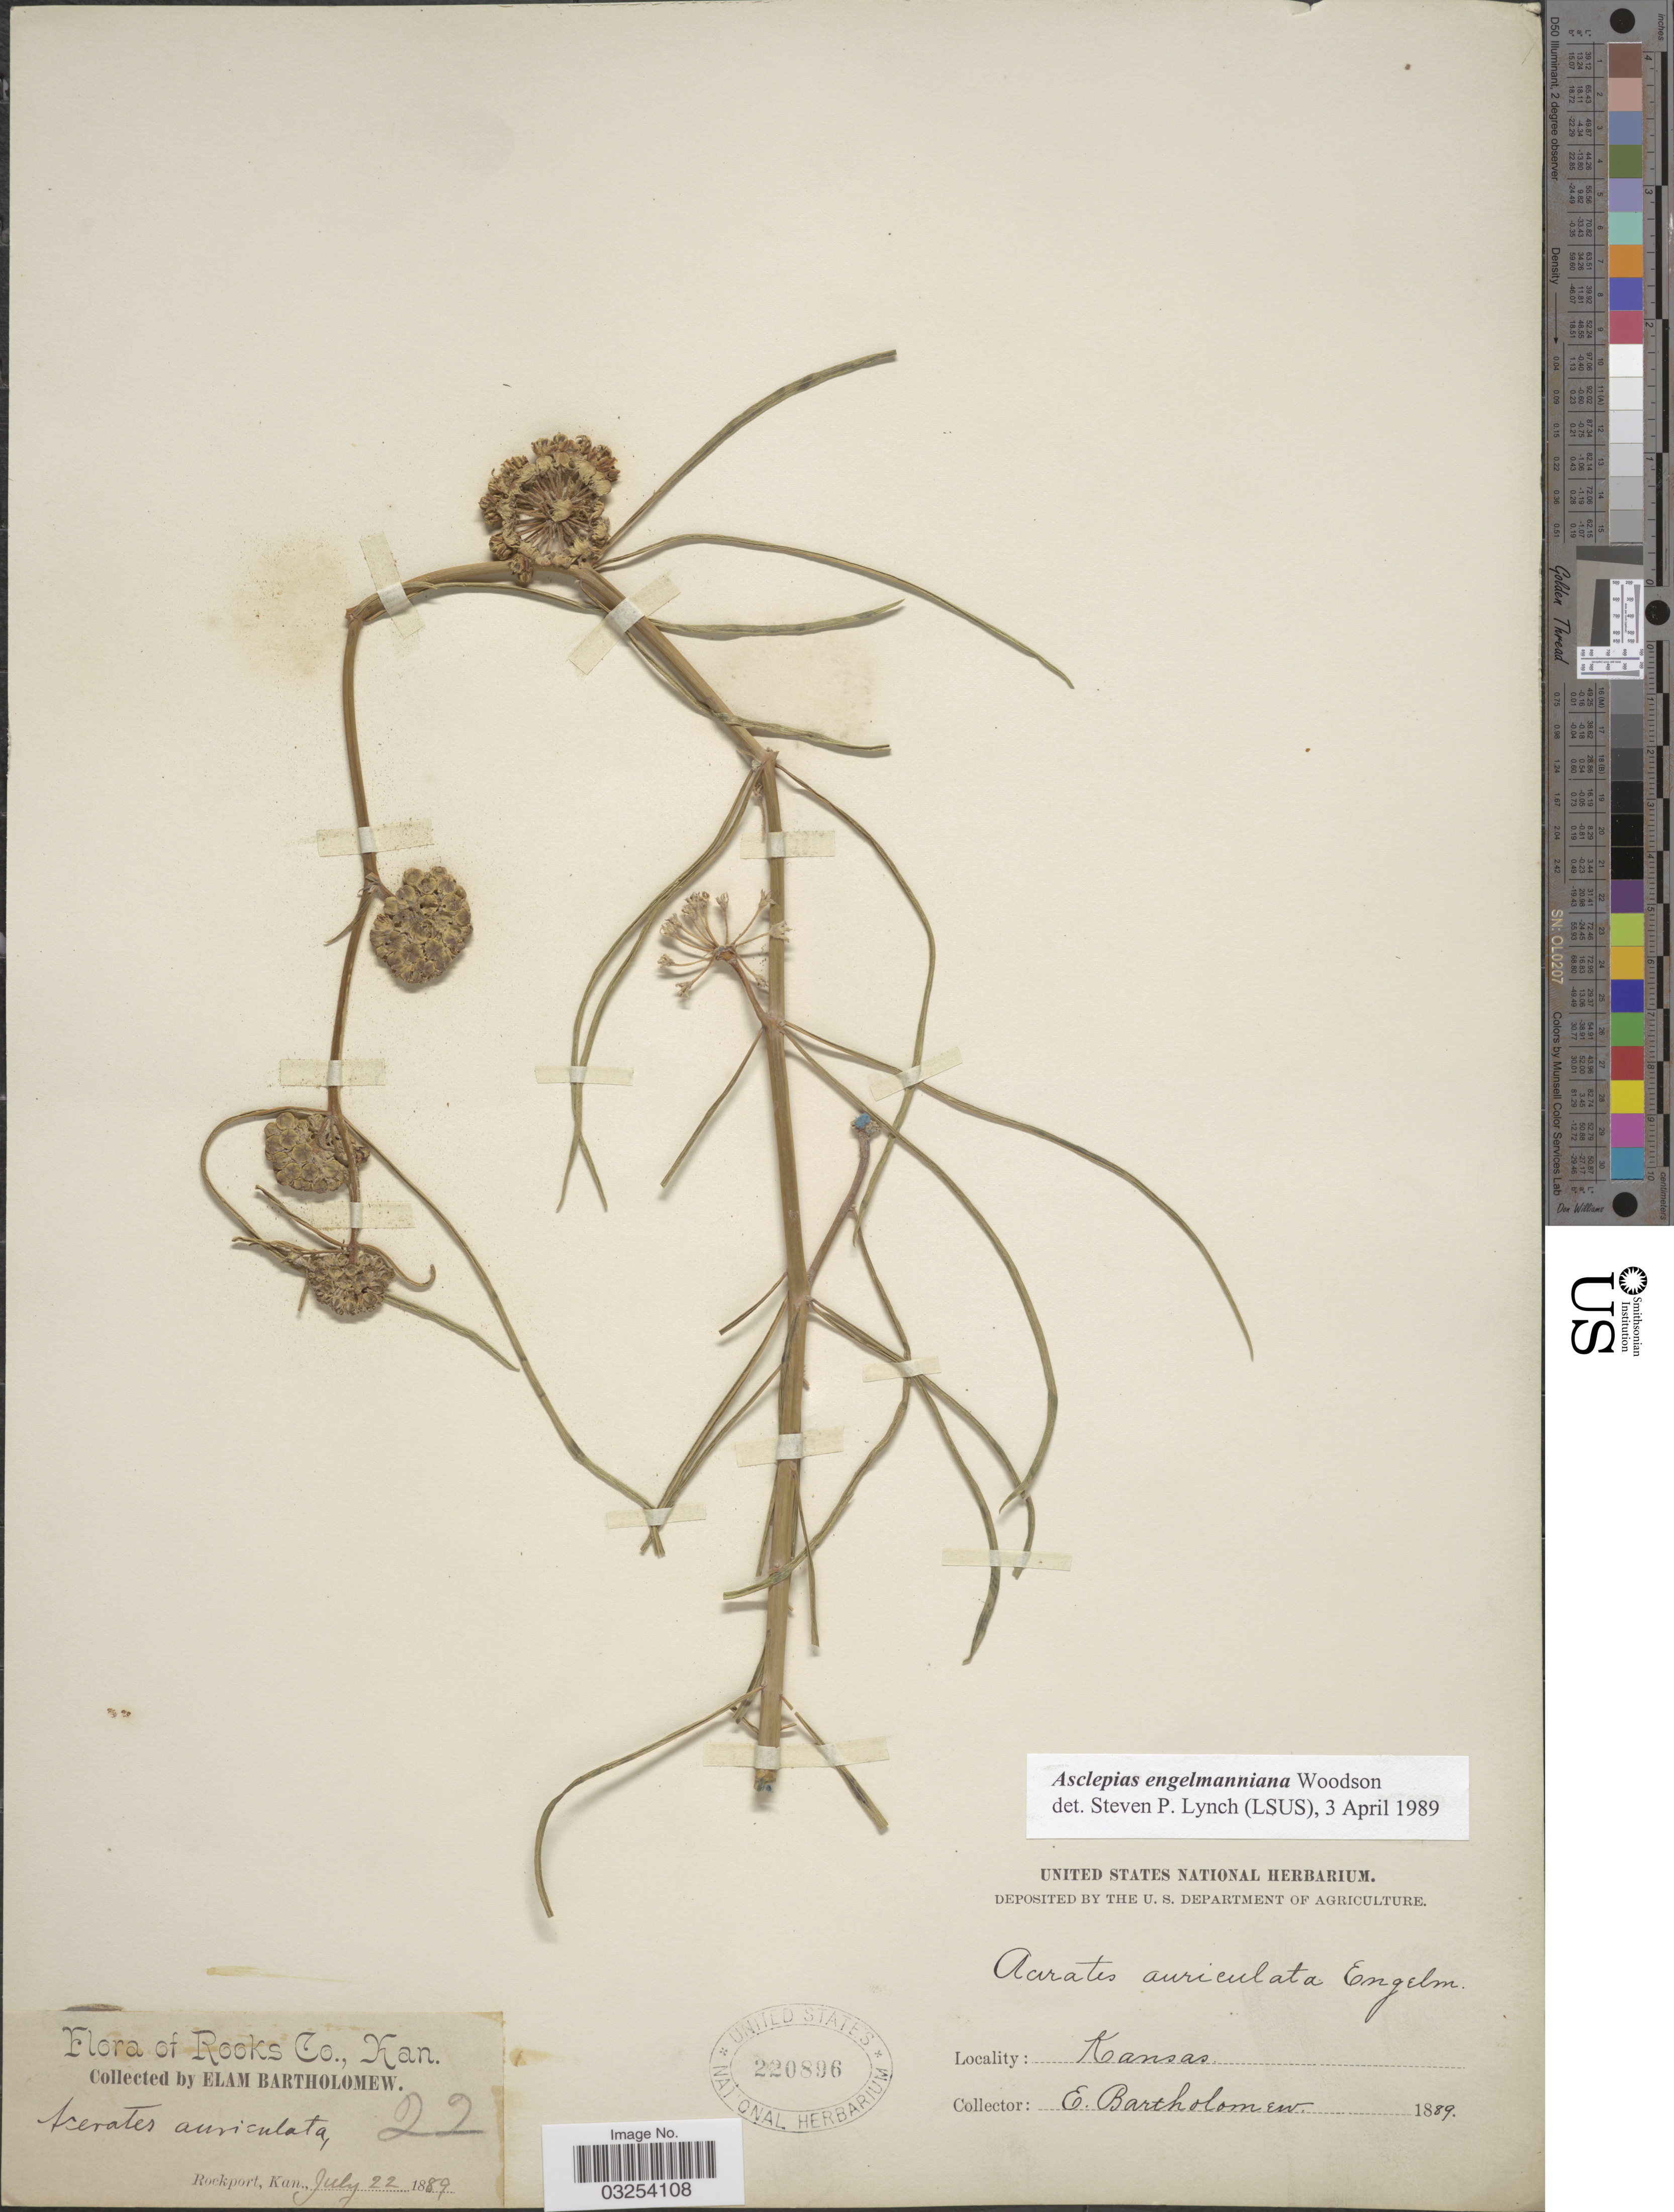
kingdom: Plantae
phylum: Tracheophyta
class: Magnoliopsida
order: Gentianales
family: Apocynaceae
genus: Asclepias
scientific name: Asclepias engelmanniana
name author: Woodson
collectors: E. Bartholomew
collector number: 22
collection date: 1889-07-22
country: United States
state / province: Kansas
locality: Rooks Co. Rockport.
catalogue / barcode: US 220896